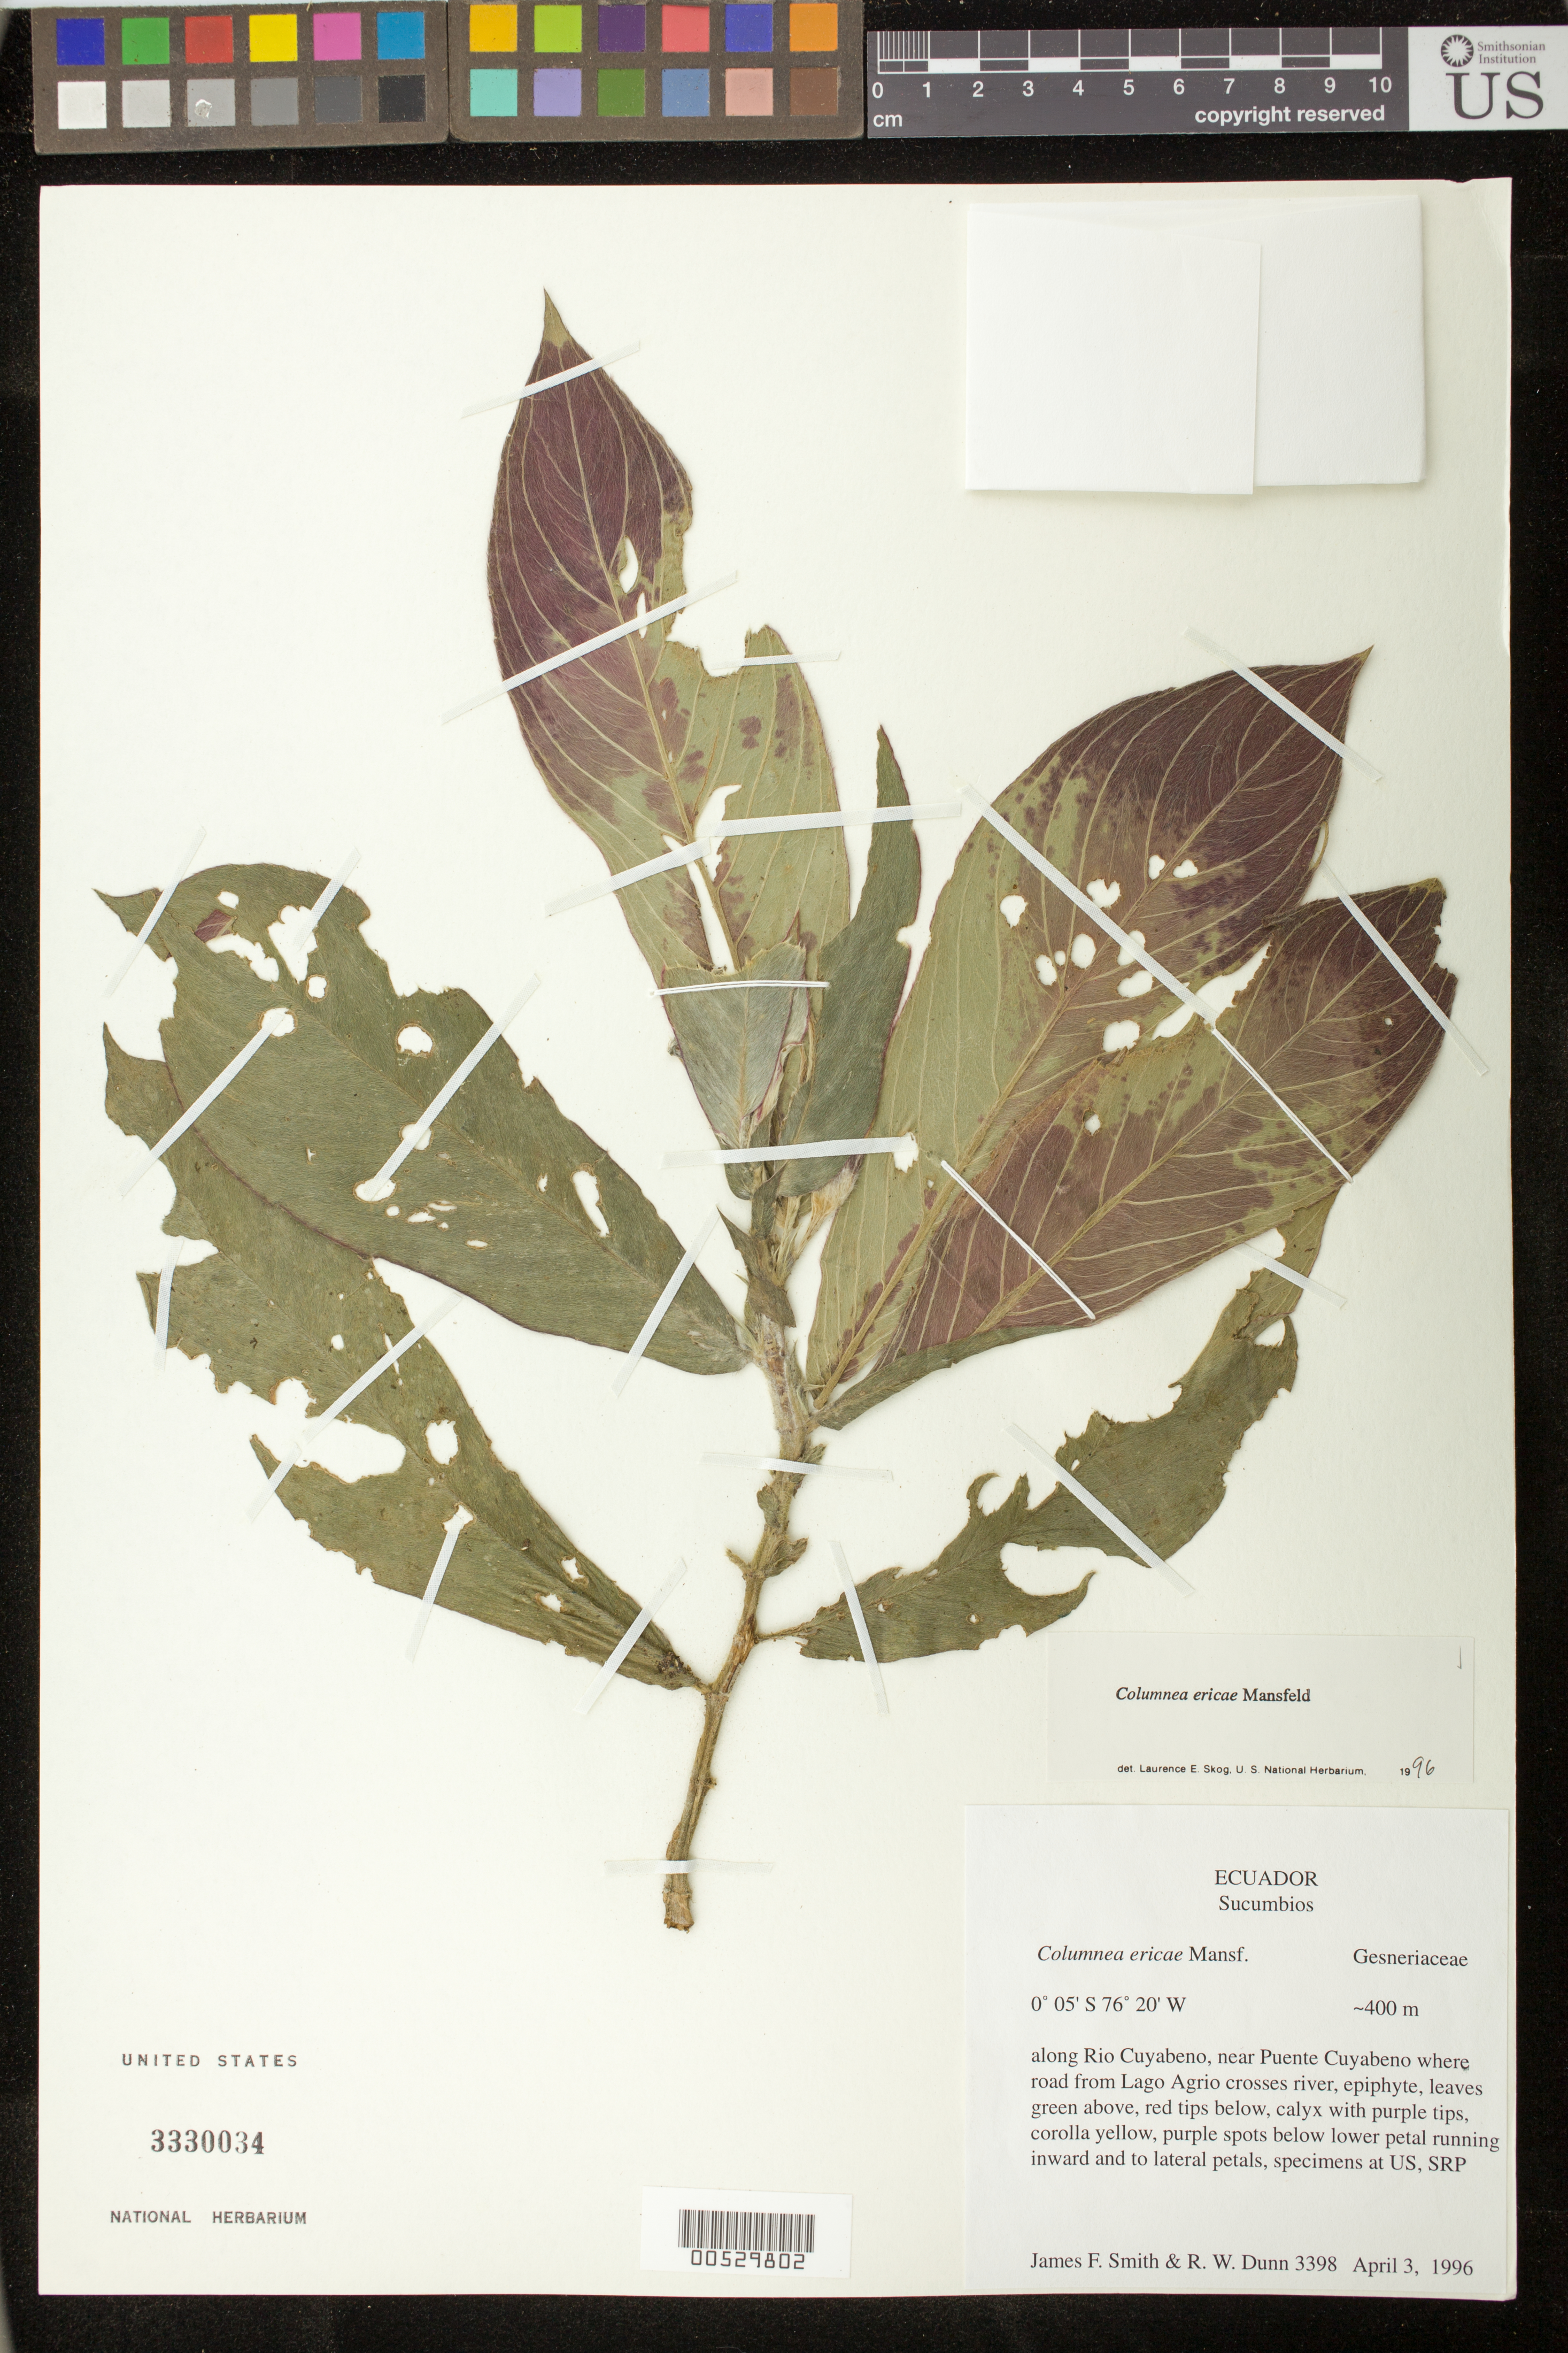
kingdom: Plantae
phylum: Tracheophyta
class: Magnoliopsida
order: Lamiales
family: Gesneriaceae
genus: Columnea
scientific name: Columnea ericae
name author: Mansf.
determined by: Skog, Laurence E.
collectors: J. Smith & R. Dunn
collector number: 3398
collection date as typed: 03 Apr 1996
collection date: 1996-04-03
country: Ecuador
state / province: Sucumbíos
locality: Along Rio Cuyabeno, near Puente Cuyabeno where road from Lago Agrio crosses river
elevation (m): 400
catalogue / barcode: US 3330034